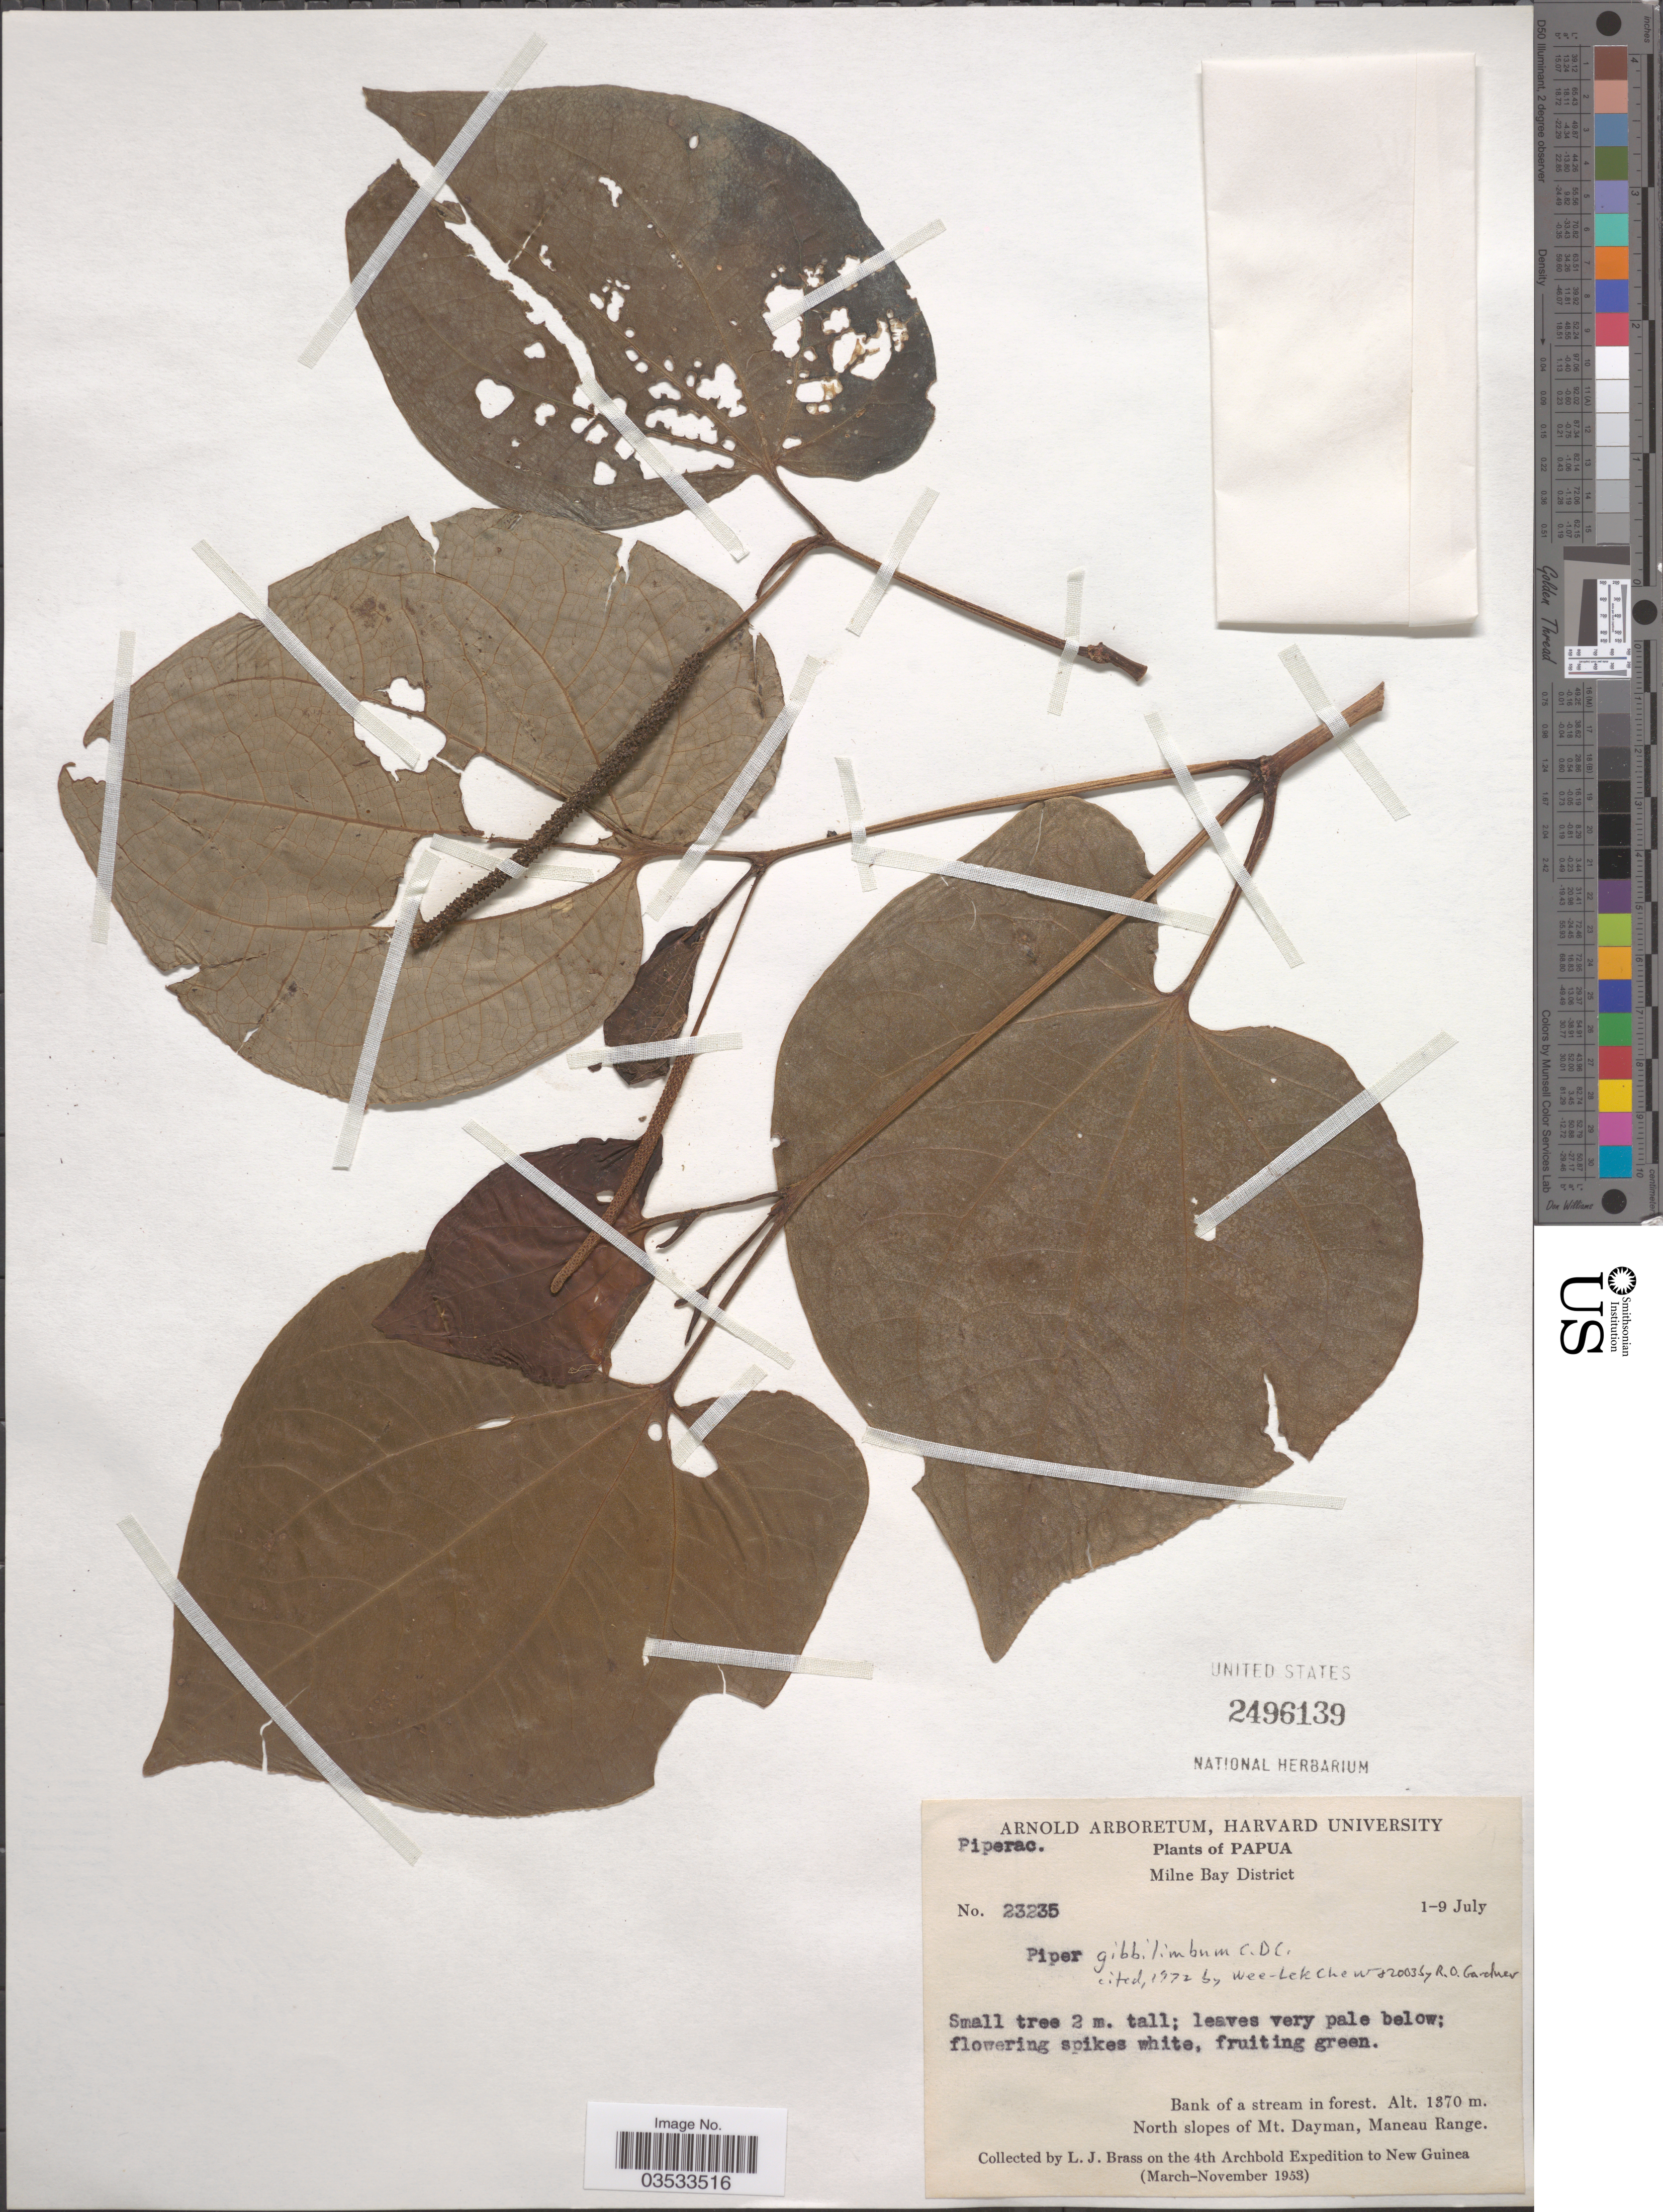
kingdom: Plantae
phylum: Tracheophyta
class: Magnoliopsida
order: Piperales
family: Piperaceae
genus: Piper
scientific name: Piper gibbilimbum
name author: C. DC.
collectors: L. J. Brass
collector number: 23235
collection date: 1953-07-01/1953-07-09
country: Papua New Guinea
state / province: Milne Bay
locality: Papua. Milne Bay District. North slopes of Mt. Dayman, Maneau Range. New Guinea.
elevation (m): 1370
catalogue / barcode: US 2496139